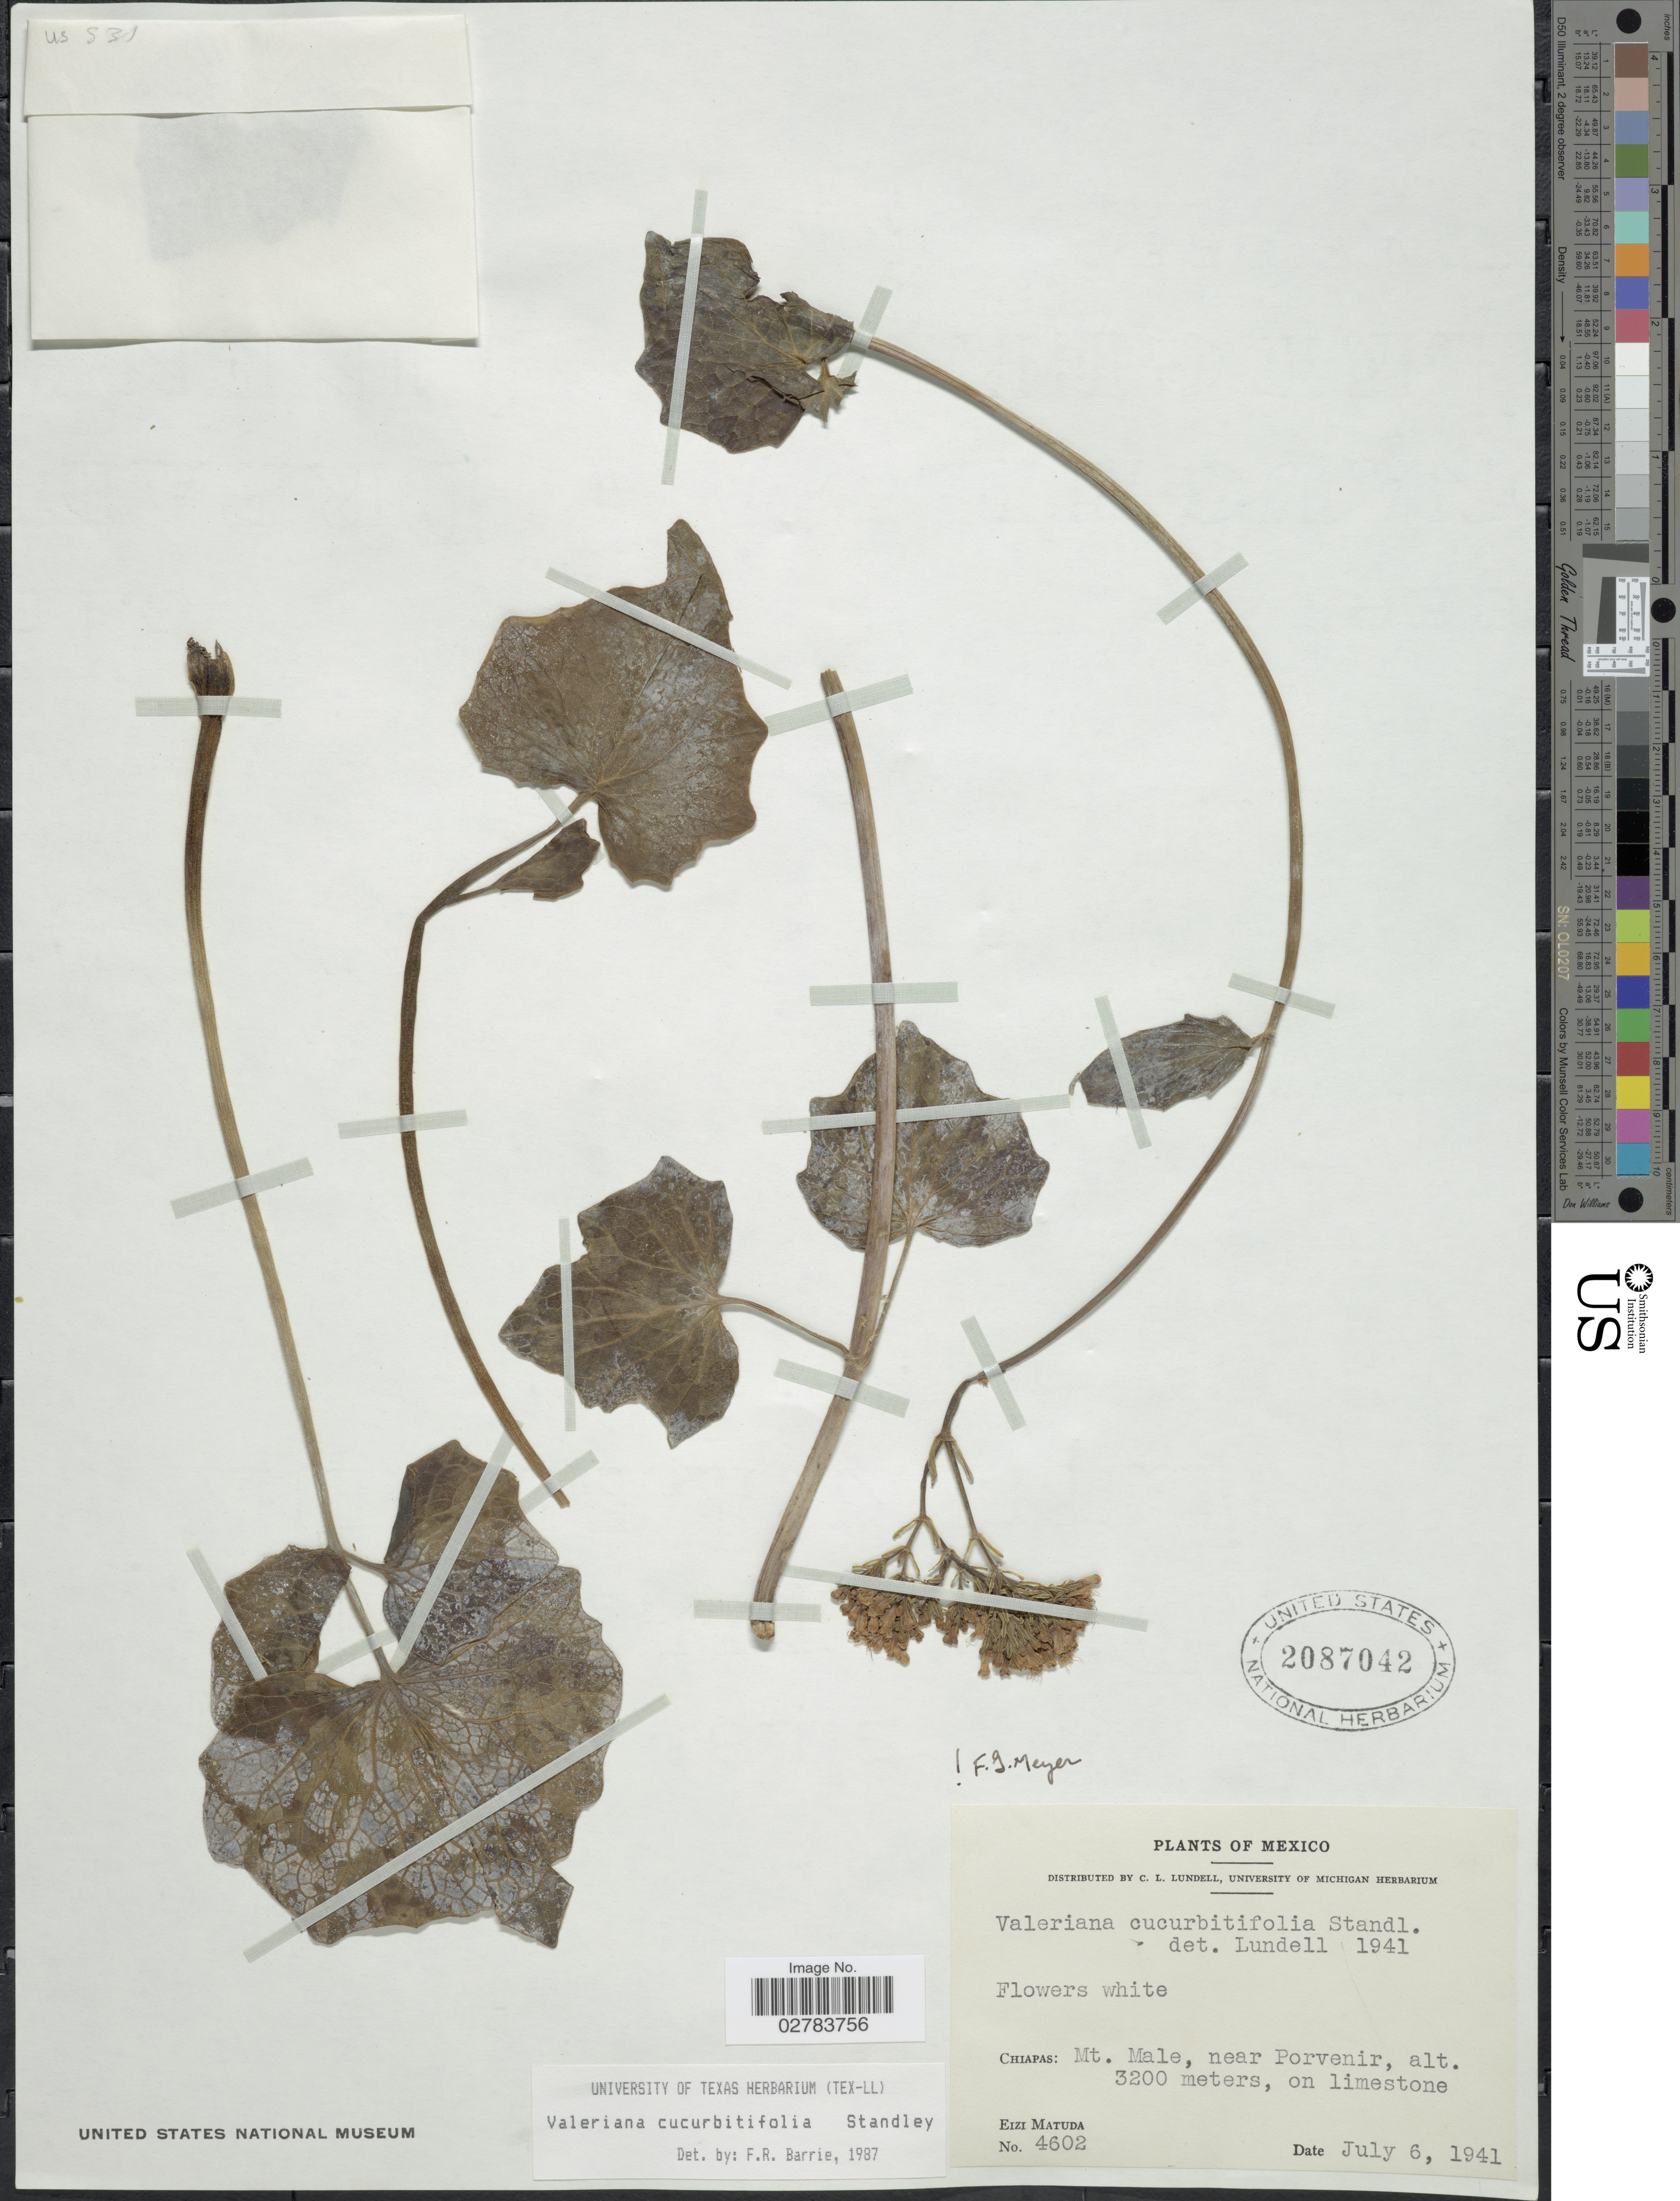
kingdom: Plantae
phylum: Tracheophyta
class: Magnoliopsida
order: Dipsacales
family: Caprifoliaceae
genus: Valeriana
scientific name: Valeriana cucurbitifolia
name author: Standl.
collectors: E. Matuda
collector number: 4602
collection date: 1941-07-06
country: Mexico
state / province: Chiapas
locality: Mt. Male, near Porvenir.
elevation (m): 3200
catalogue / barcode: US 2087042